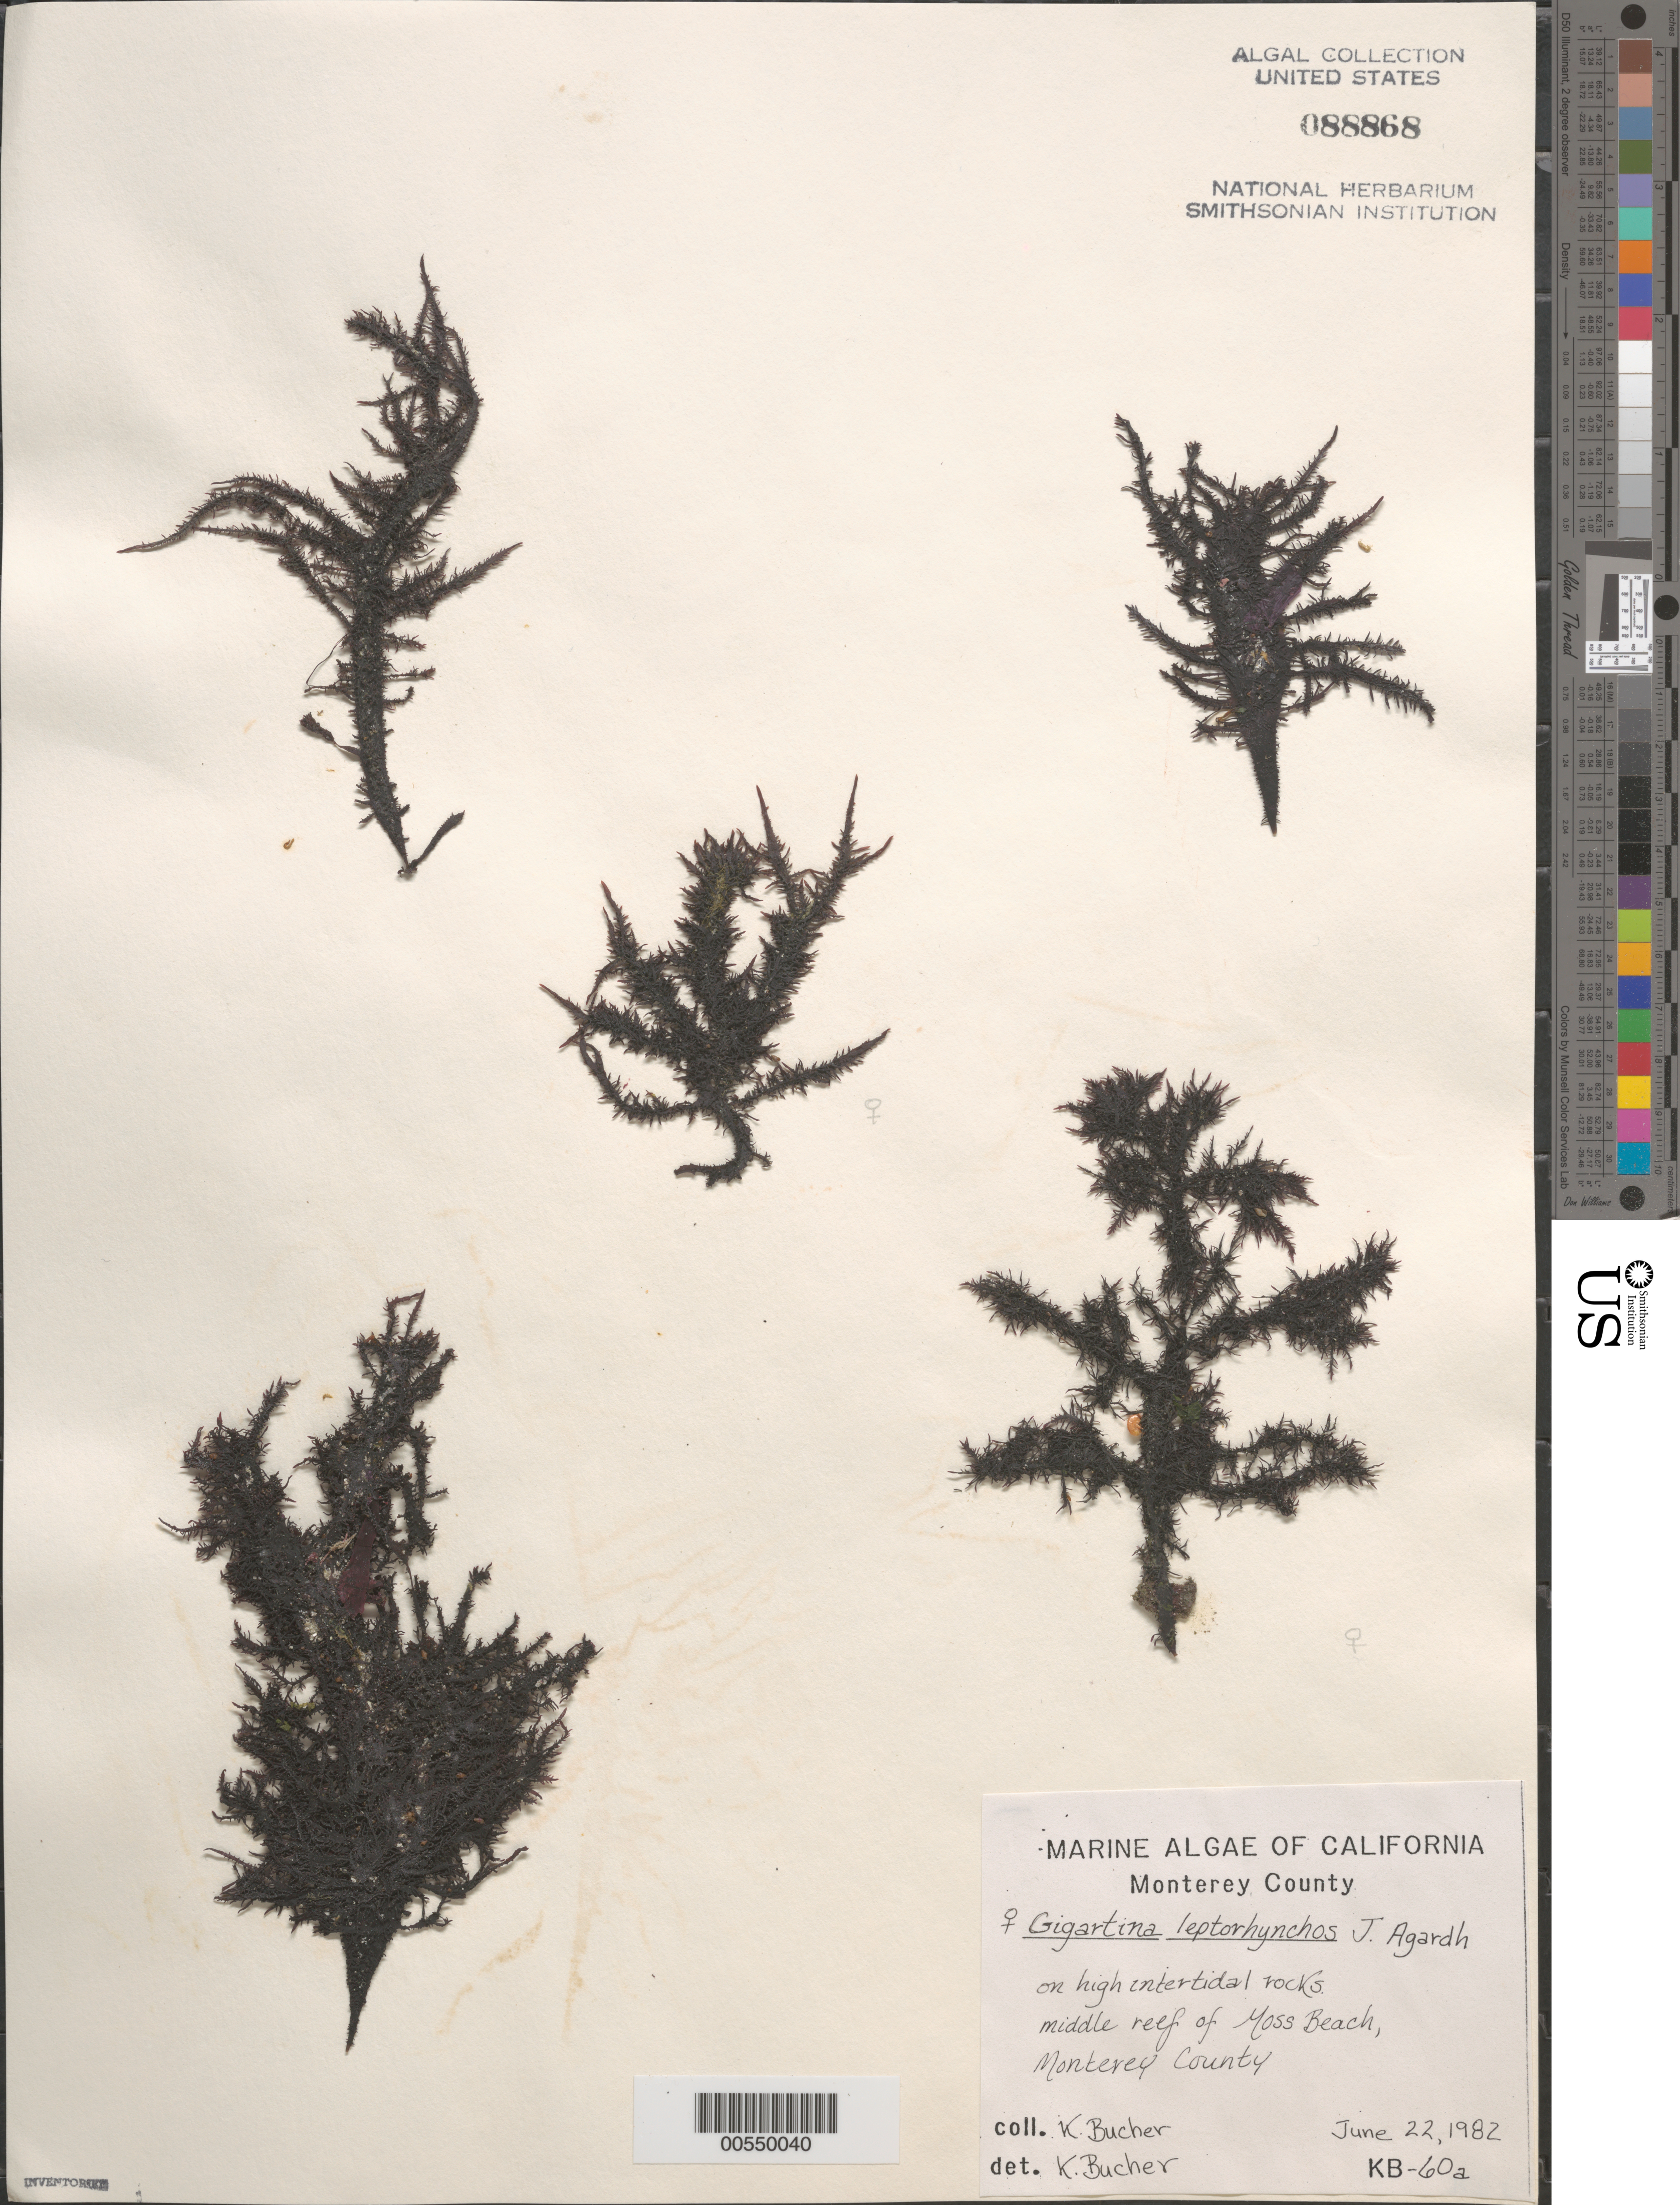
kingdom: Plantae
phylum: Rhodophyta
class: Florideophyceae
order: Gigartinales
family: Gigartinaceae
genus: Mazzaella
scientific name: Mazzaella leptorhynchos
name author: (J. Agardh) Leister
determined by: Algae name updating Project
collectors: K. E. Bucher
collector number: KB-60a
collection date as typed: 22 Jun 1982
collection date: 1982-06-22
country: United States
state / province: California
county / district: Monterey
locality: Middle Reef of Moss Beach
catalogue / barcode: US 88868